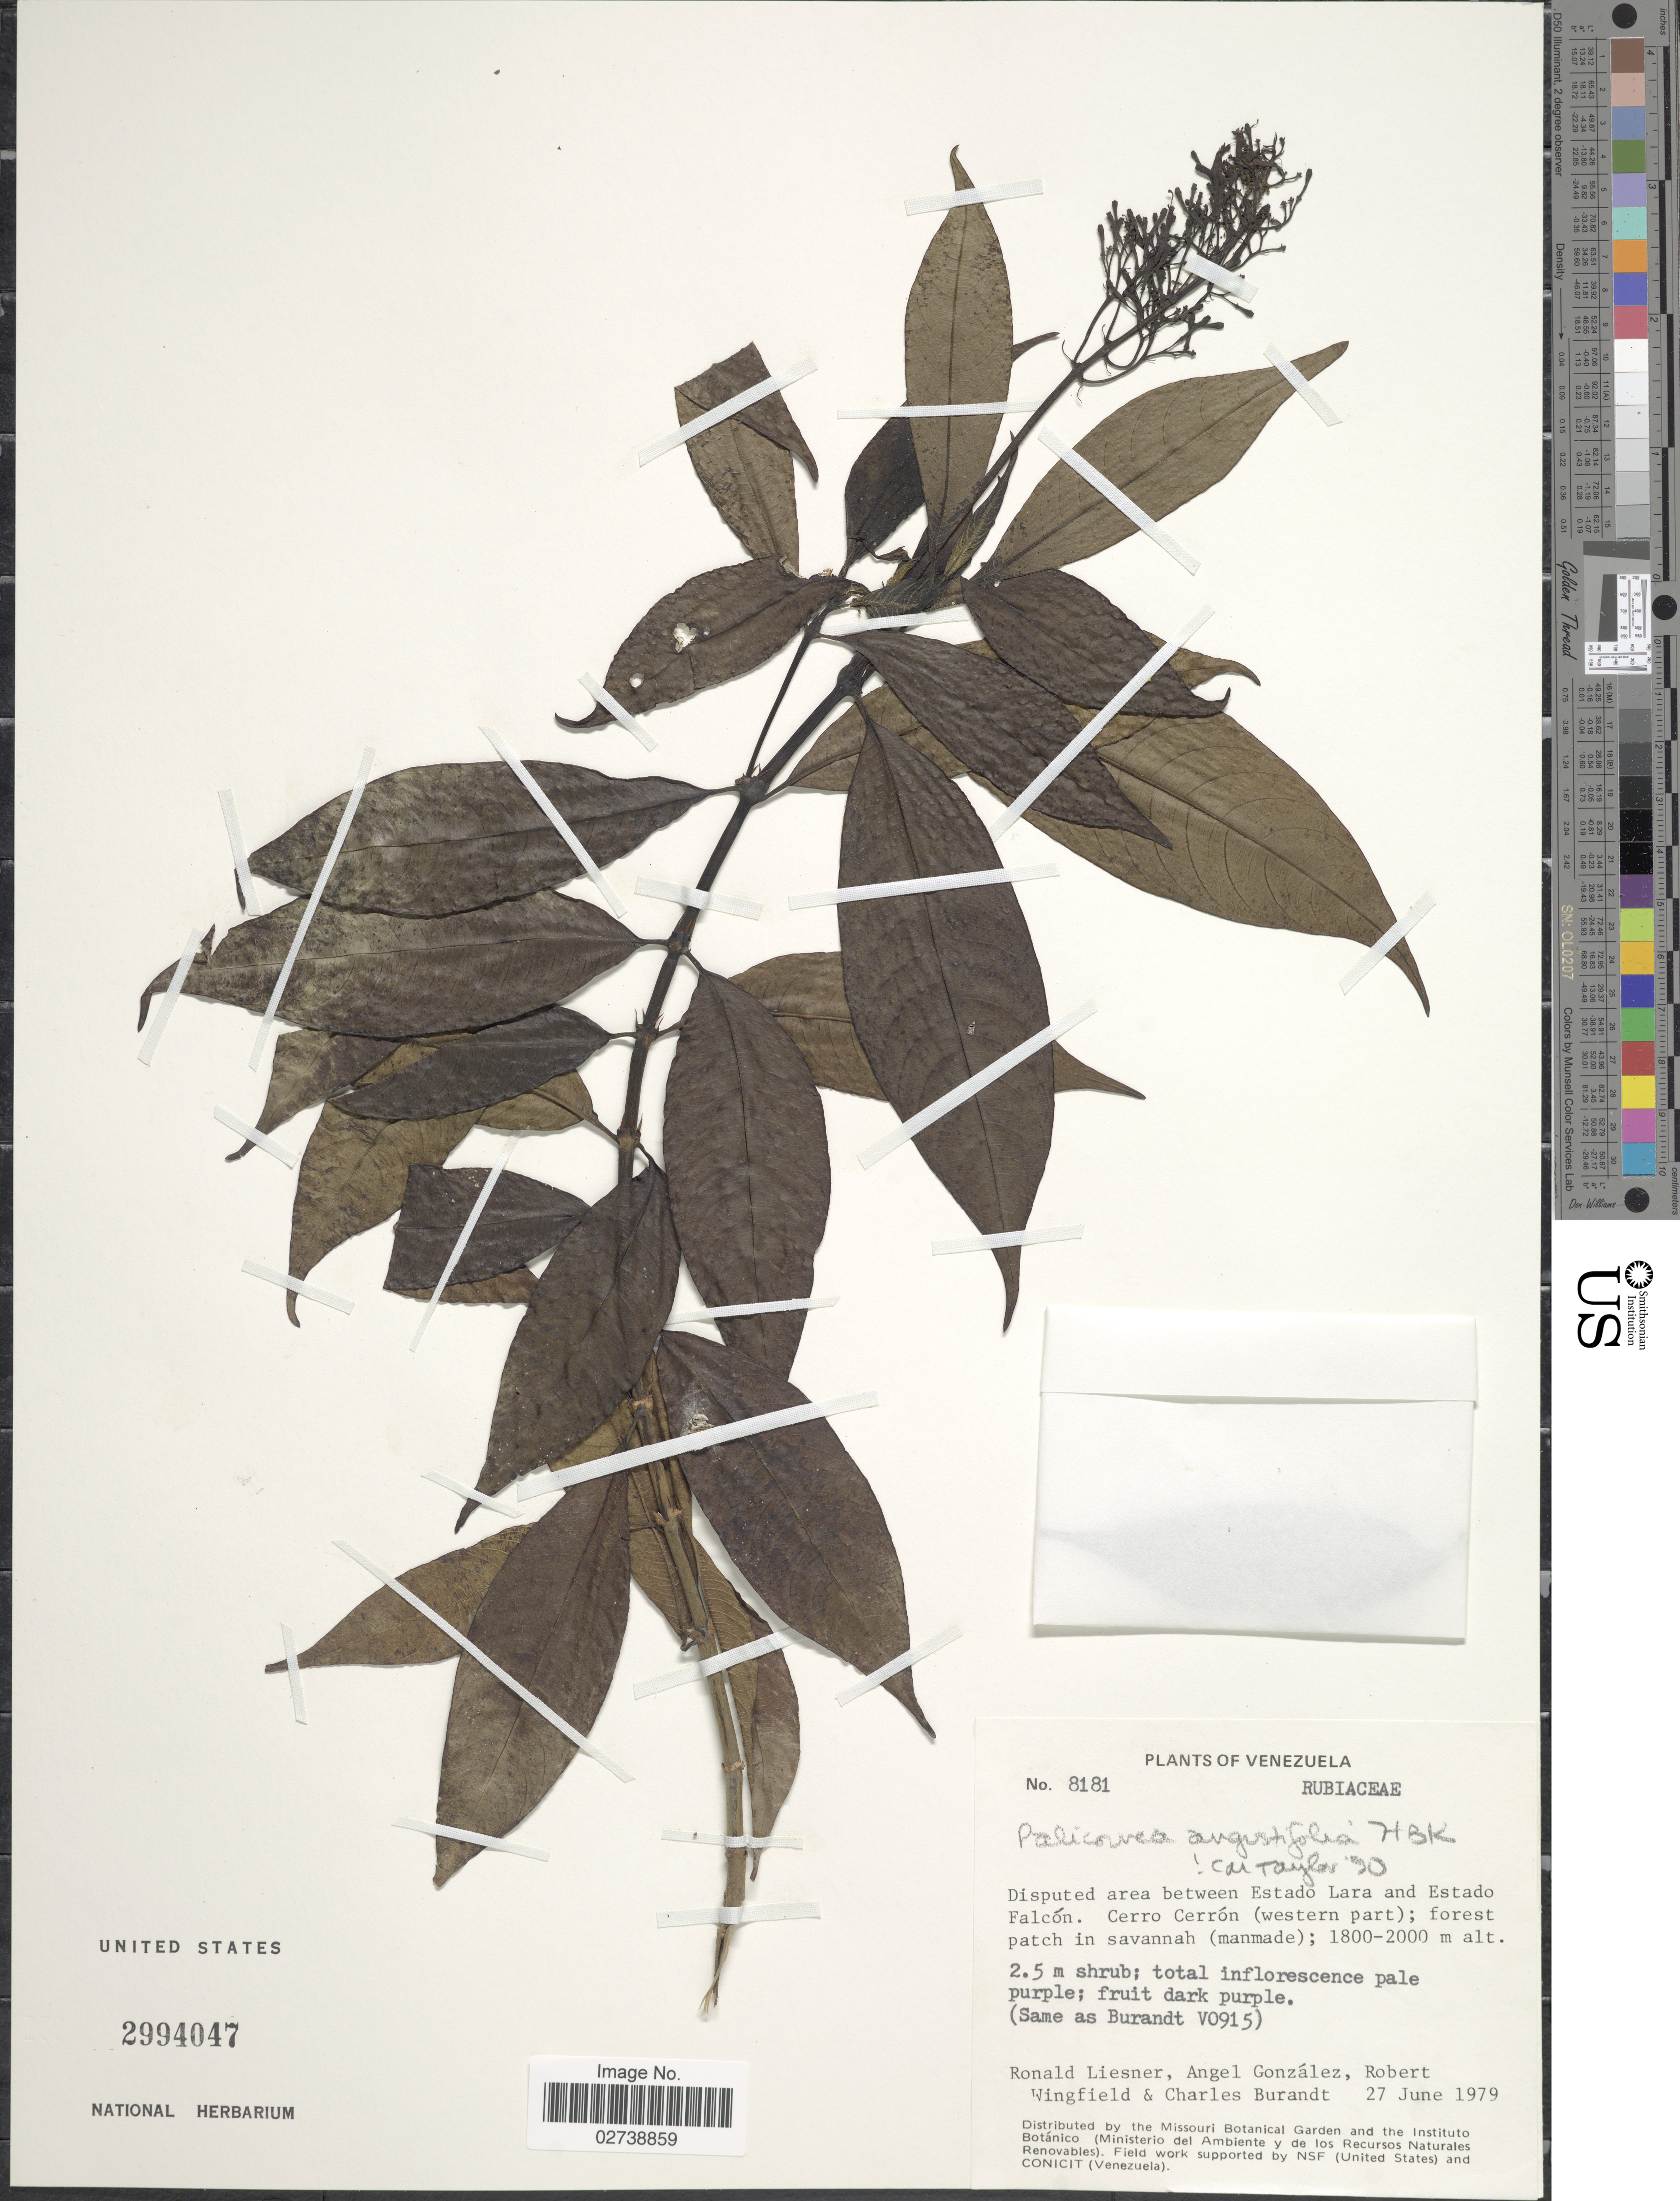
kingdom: Plantae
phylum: Tracheophyta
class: Magnoliopsida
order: Gentianales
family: Rubiaceae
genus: Palicourea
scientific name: Palicourea angustifolia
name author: Kunth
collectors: R. L. Liesner, A. C. González, R. C. Wingfield & C. Burandt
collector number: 8181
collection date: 1979-06-27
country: Venezuela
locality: Disputed area between Estado Lara and Estado Falcón. cerro Cerroón (western part); forest patch in savannah (manmade)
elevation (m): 1800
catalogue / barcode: US 2994047